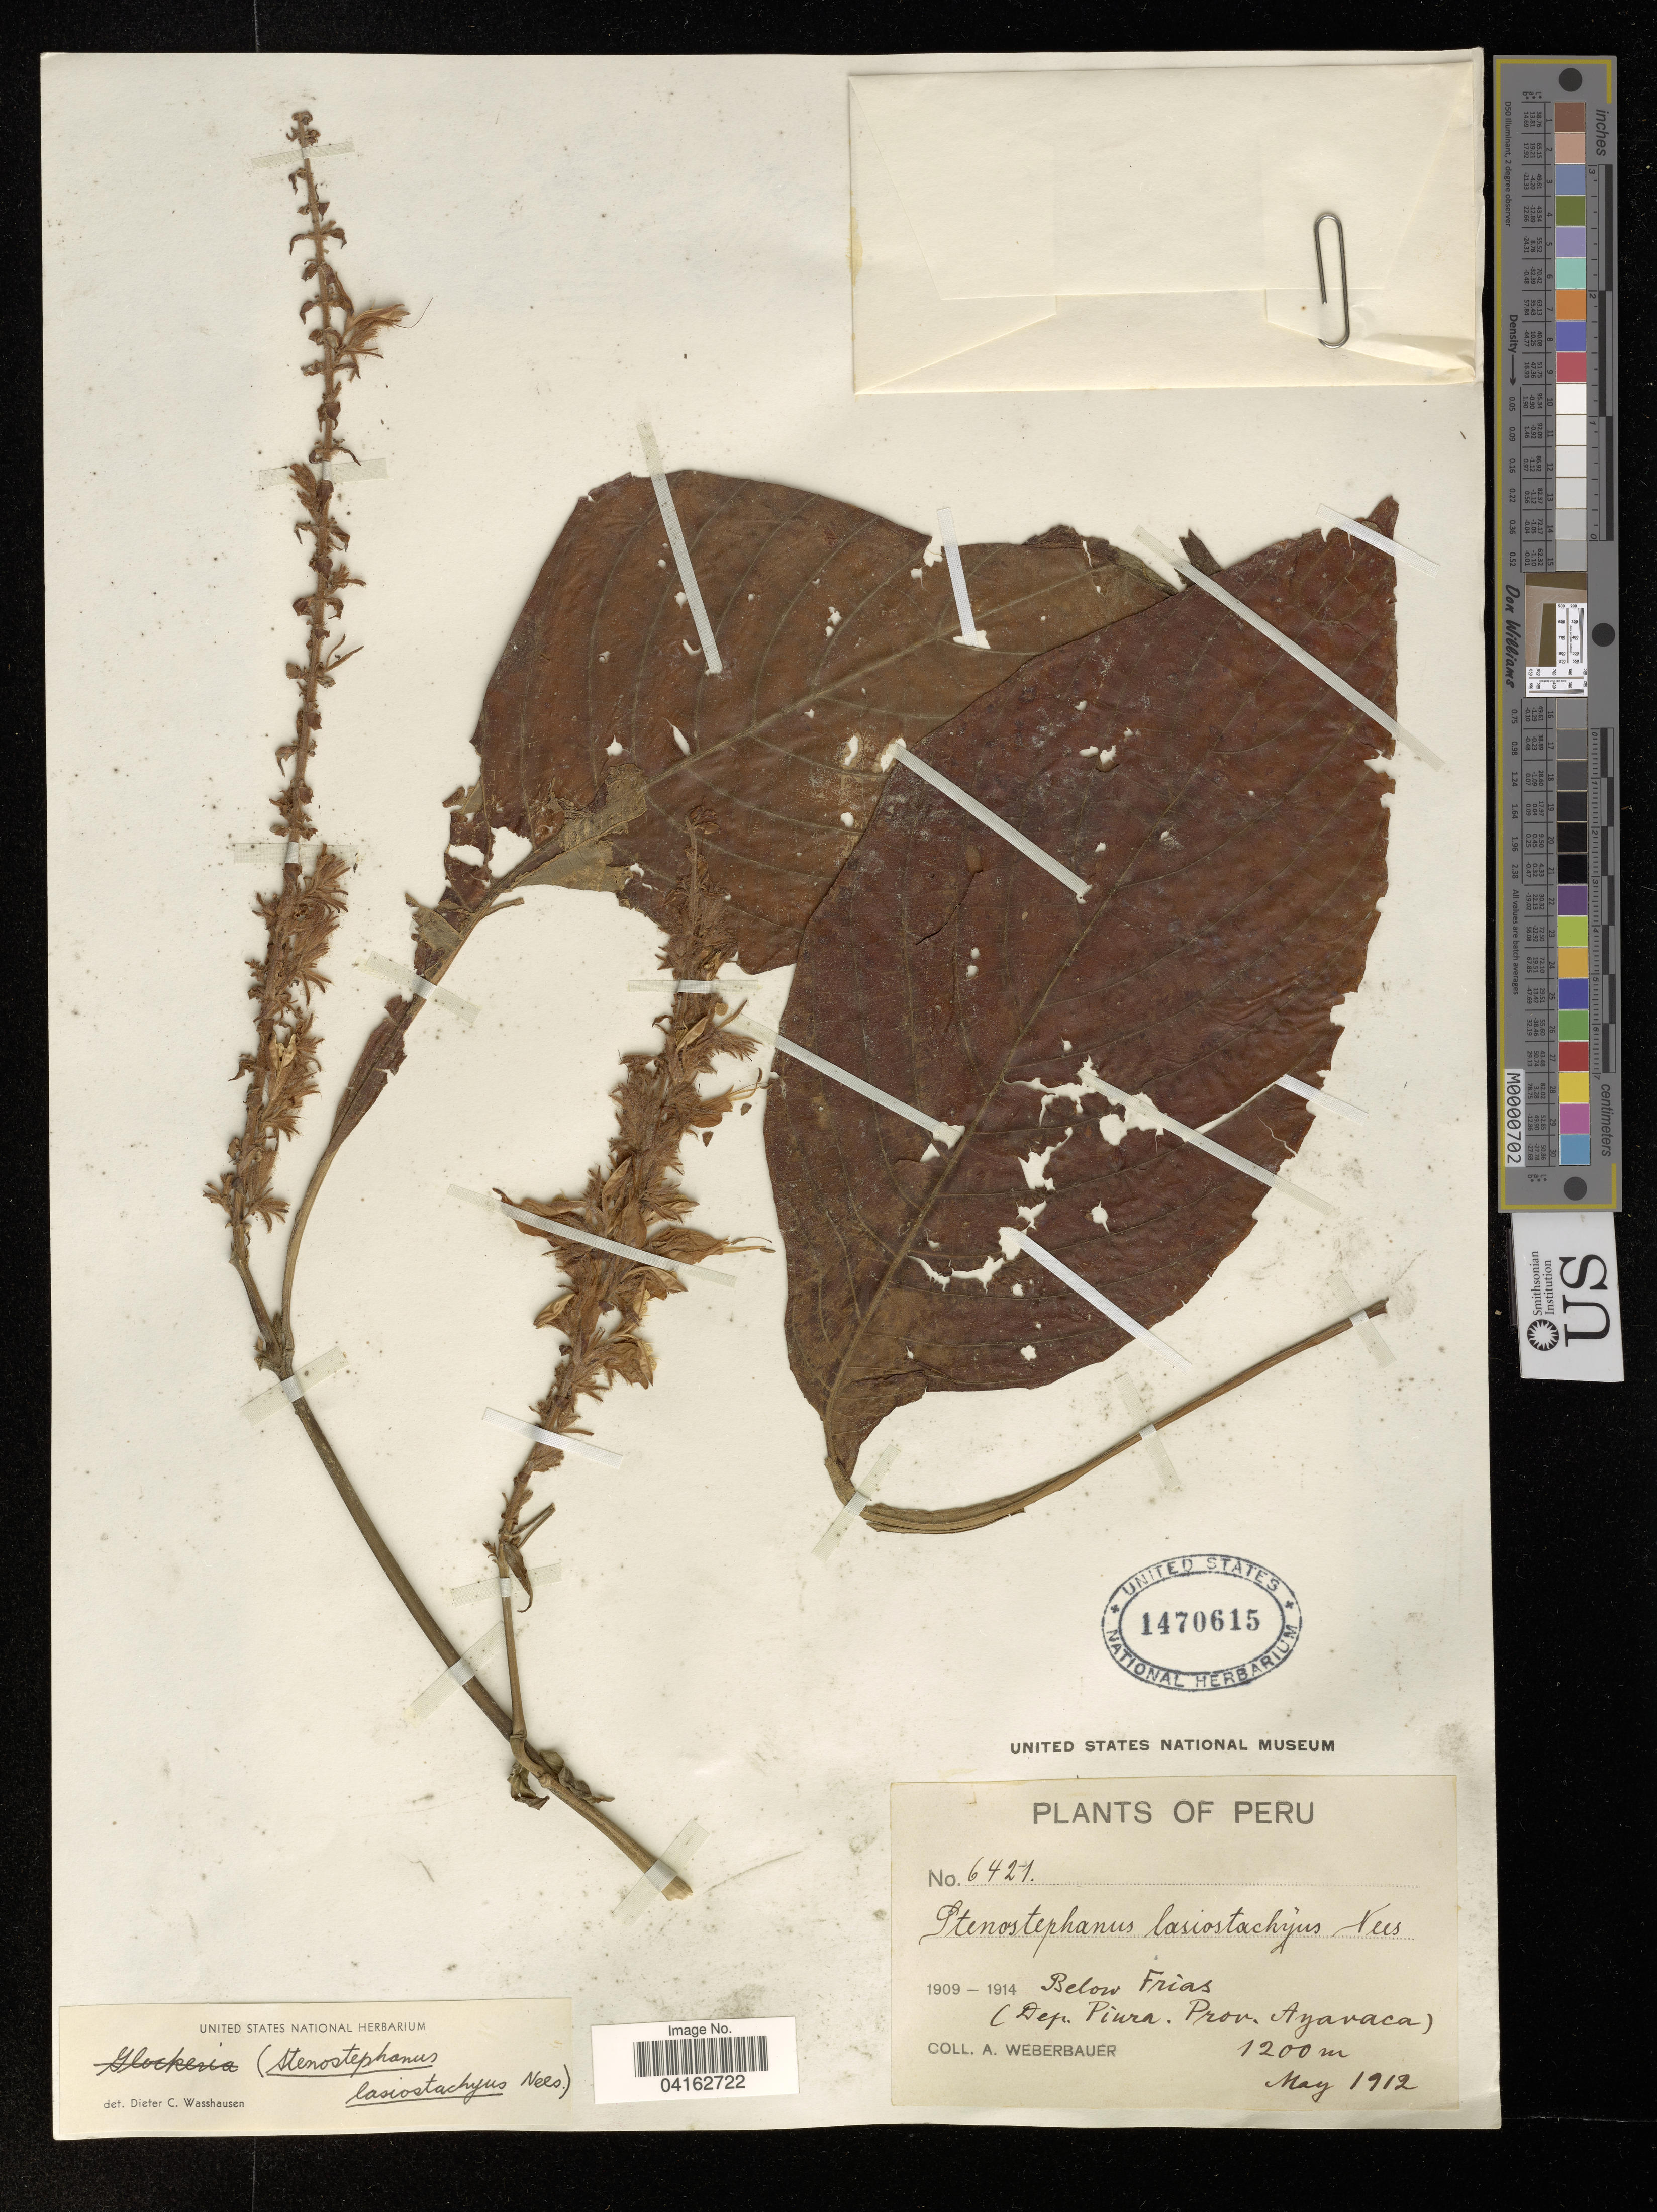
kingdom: Plantae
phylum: Tracheophyta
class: Magnoliopsida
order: Lamiales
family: Acanthaceae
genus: Stenostephanus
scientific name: Stenostephanus lasiostachyus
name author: Nees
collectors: A. Weberbauer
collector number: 6421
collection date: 1912-05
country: Peru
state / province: Piura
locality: Below Frias. (Dep. Piura. Prov. Ayaraca)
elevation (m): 1200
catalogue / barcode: US 1470615